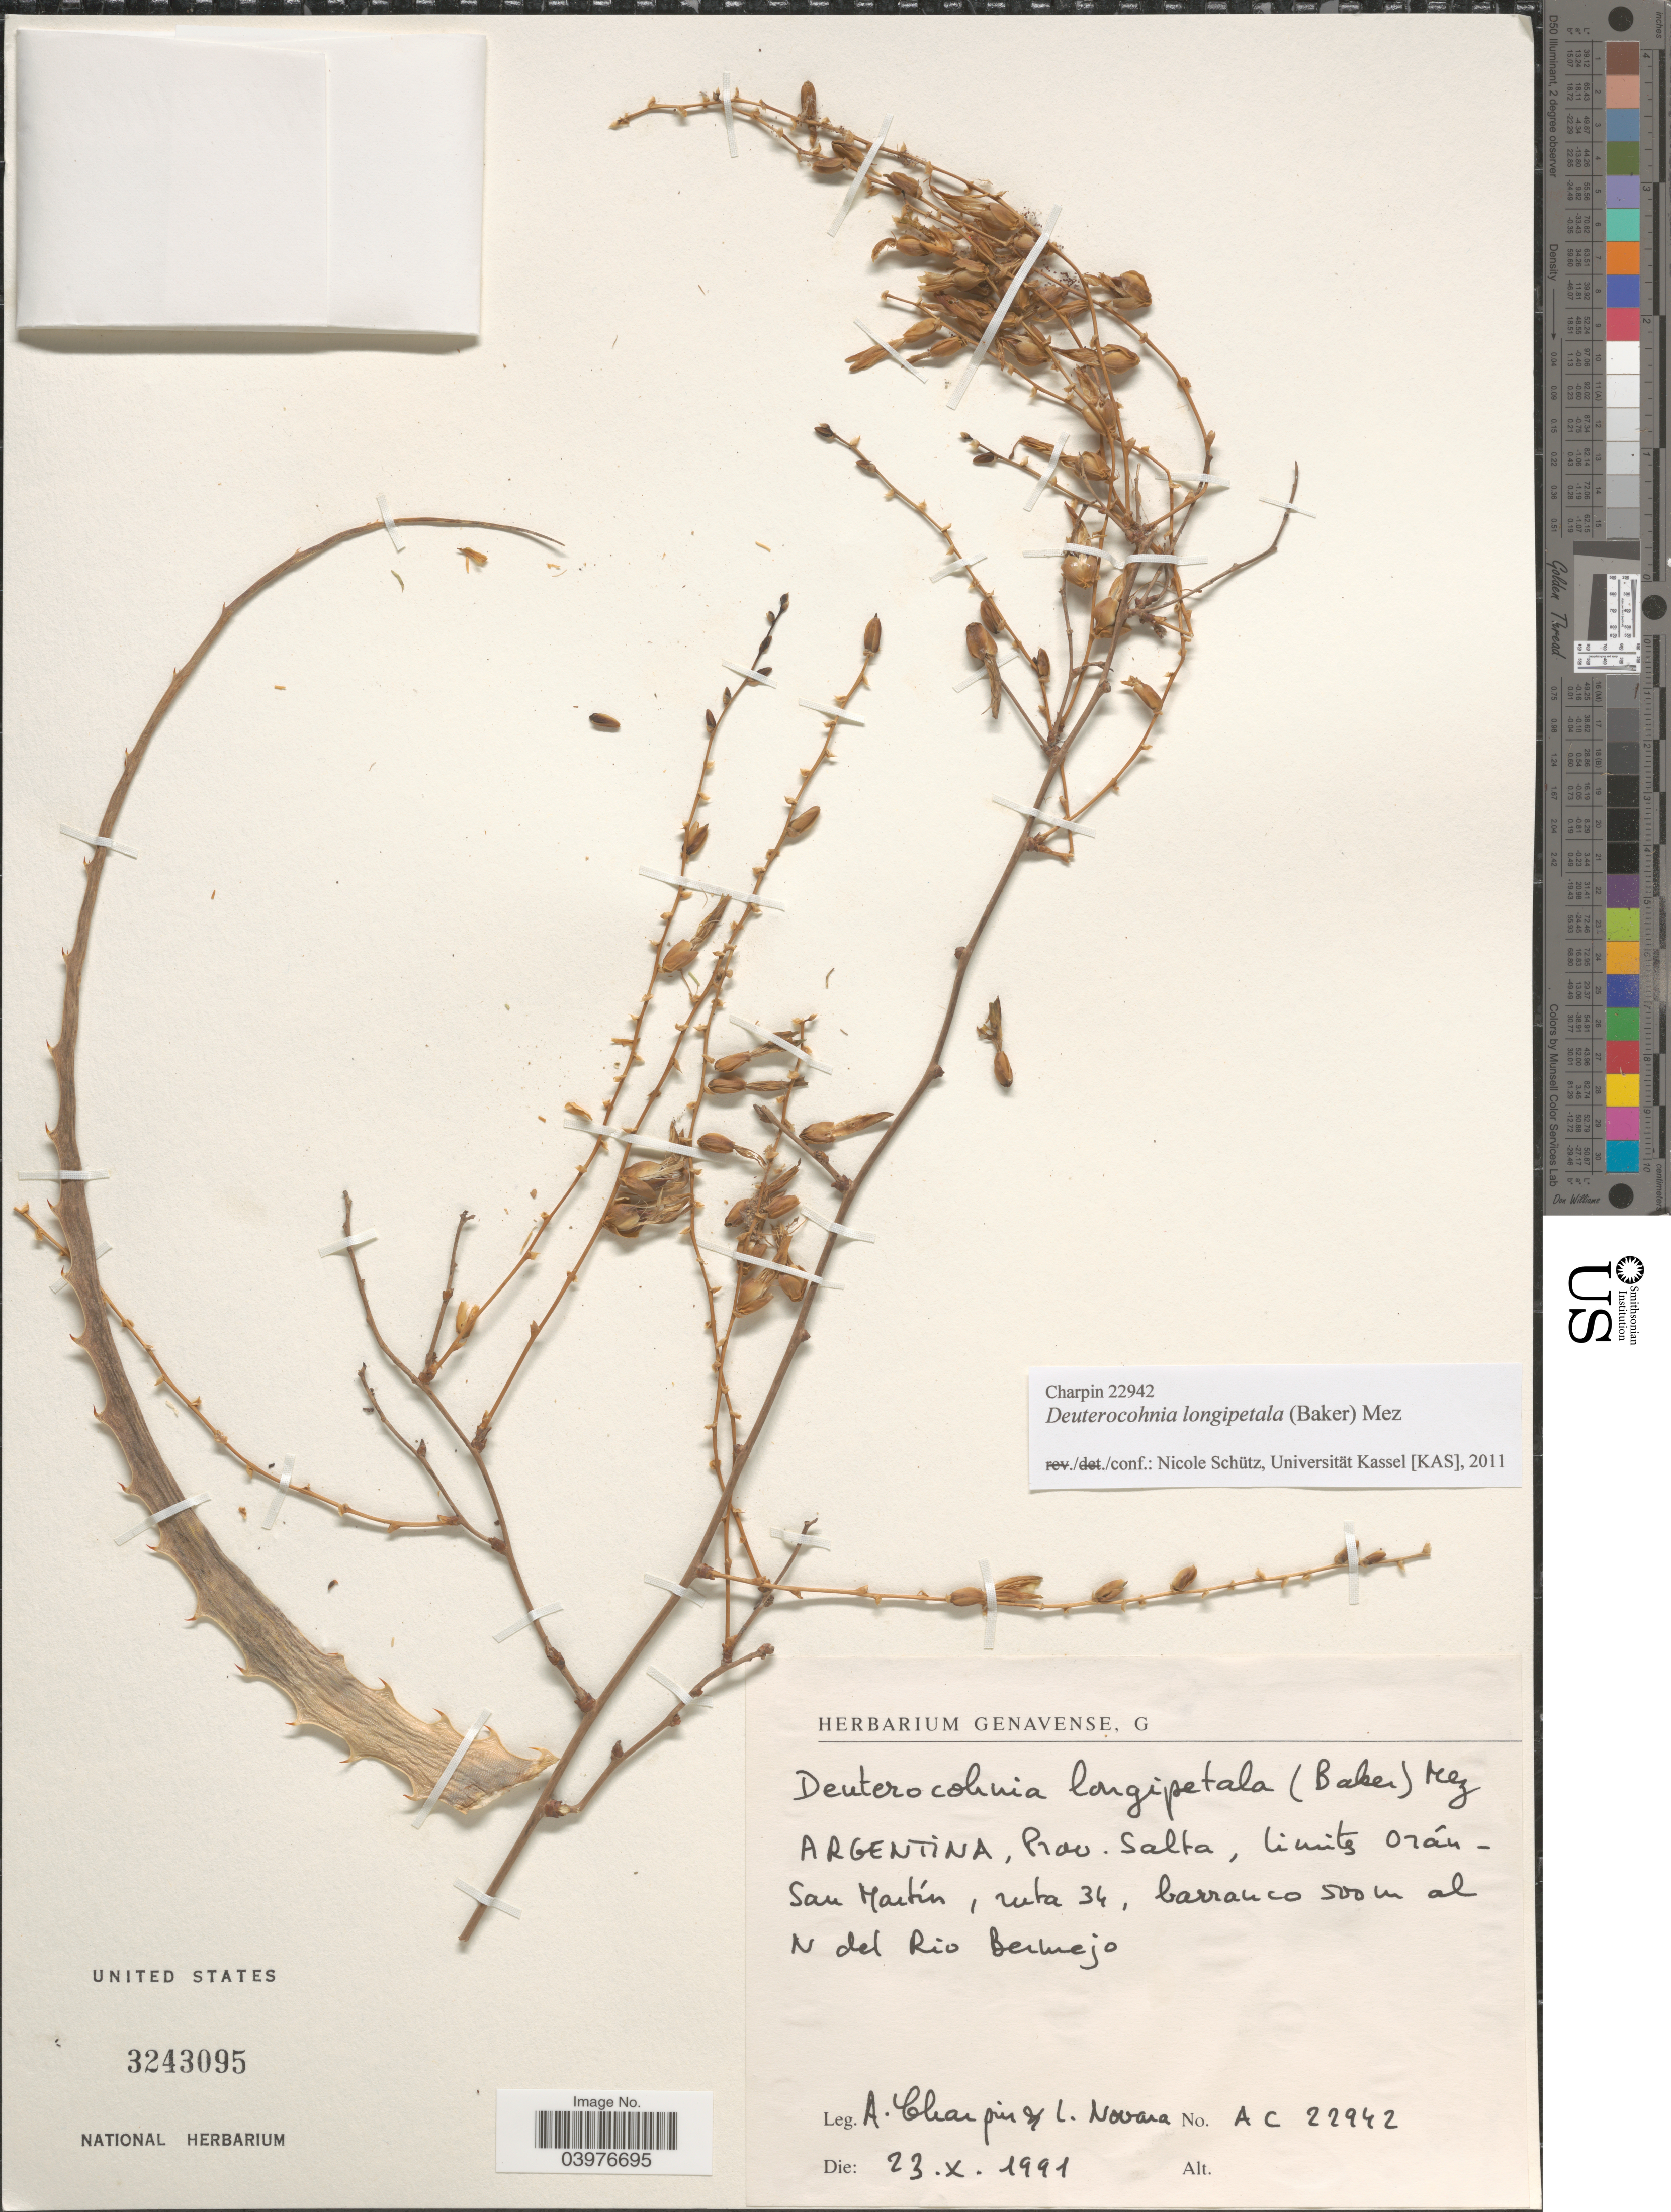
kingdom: Plantae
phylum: Tracheophyta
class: Liliopsida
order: Poales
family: Bromeliaceae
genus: Deuterocohnia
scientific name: Deuterocohnia longipetala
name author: (Baker) Mez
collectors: A. Chaipin & L. Novara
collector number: AC22942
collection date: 1991-10-23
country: Argentina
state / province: Salta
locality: Limite Orán-San Martín, ruta 34, barranco al N del Rio Bermejo.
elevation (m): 500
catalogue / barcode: US 3243095